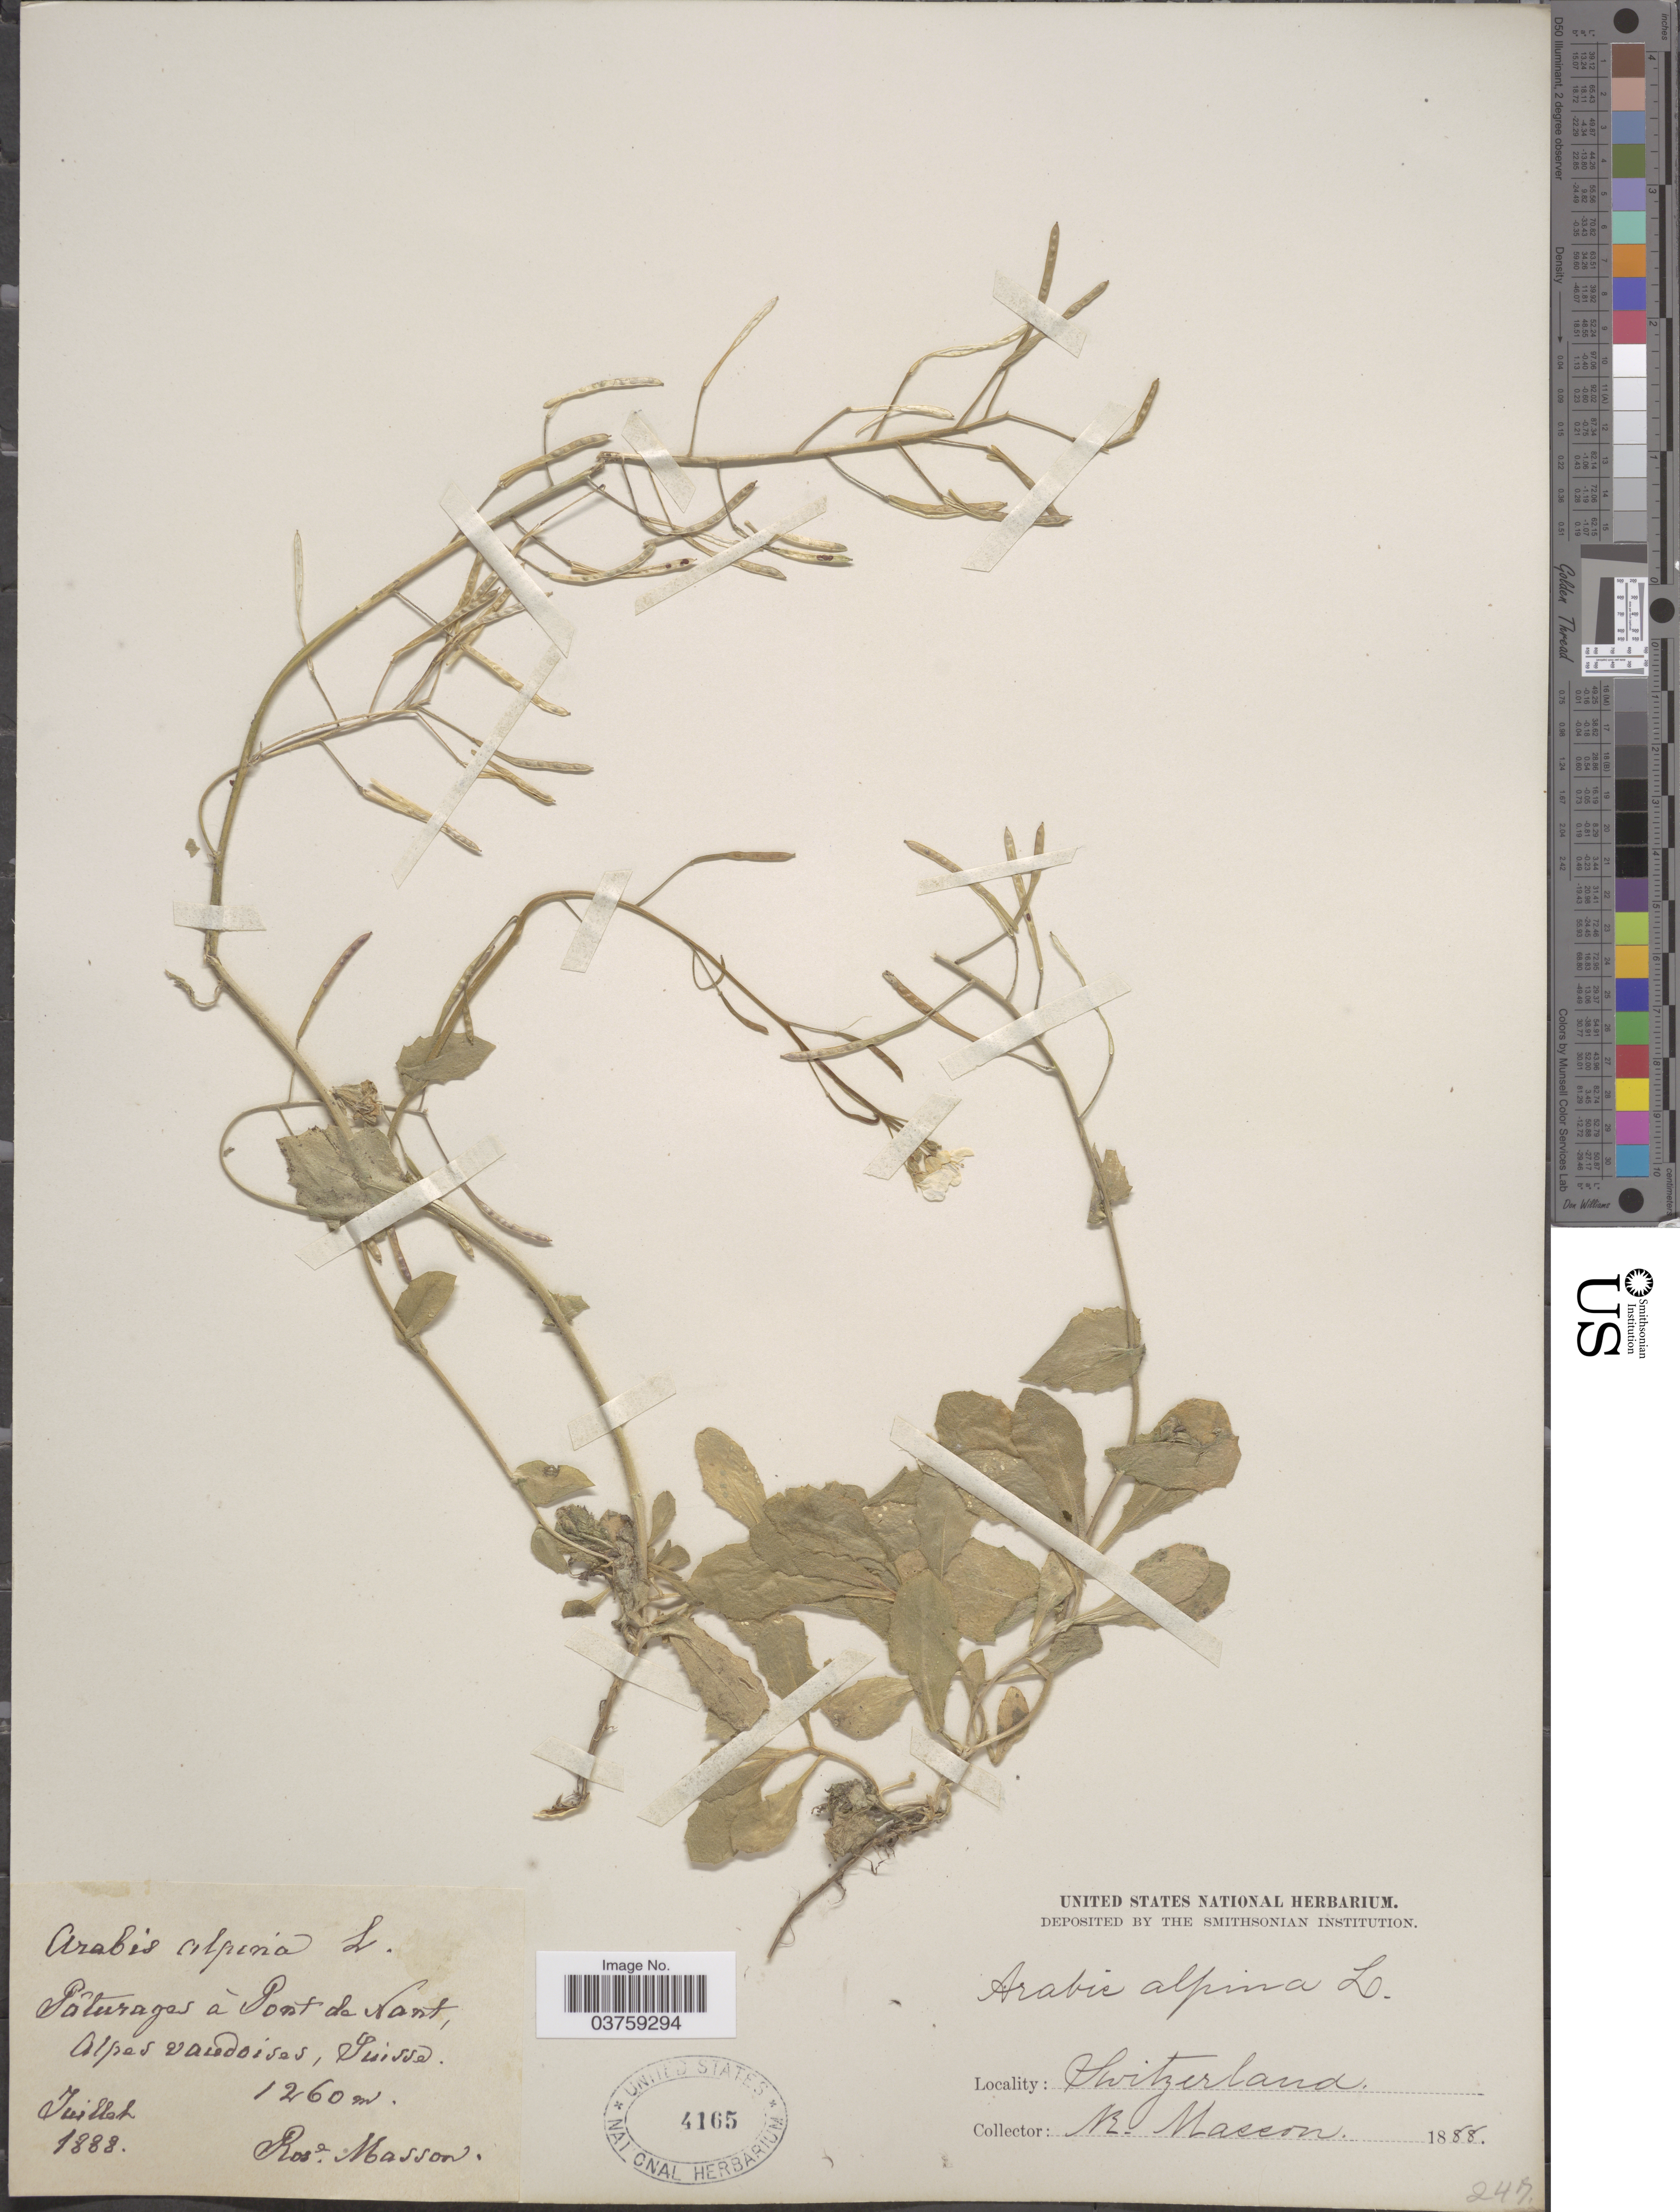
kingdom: Plantae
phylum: Tracheophyta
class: Magnoliopsida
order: Brassicales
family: Brassicaceae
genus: Arabis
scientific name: Arabis alpina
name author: L.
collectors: R. Masson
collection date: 1888-07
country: Switzerland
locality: Pâturages á Pont de Nant, Alpes vaudoises, Suisse.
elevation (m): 1260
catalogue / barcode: US 4165